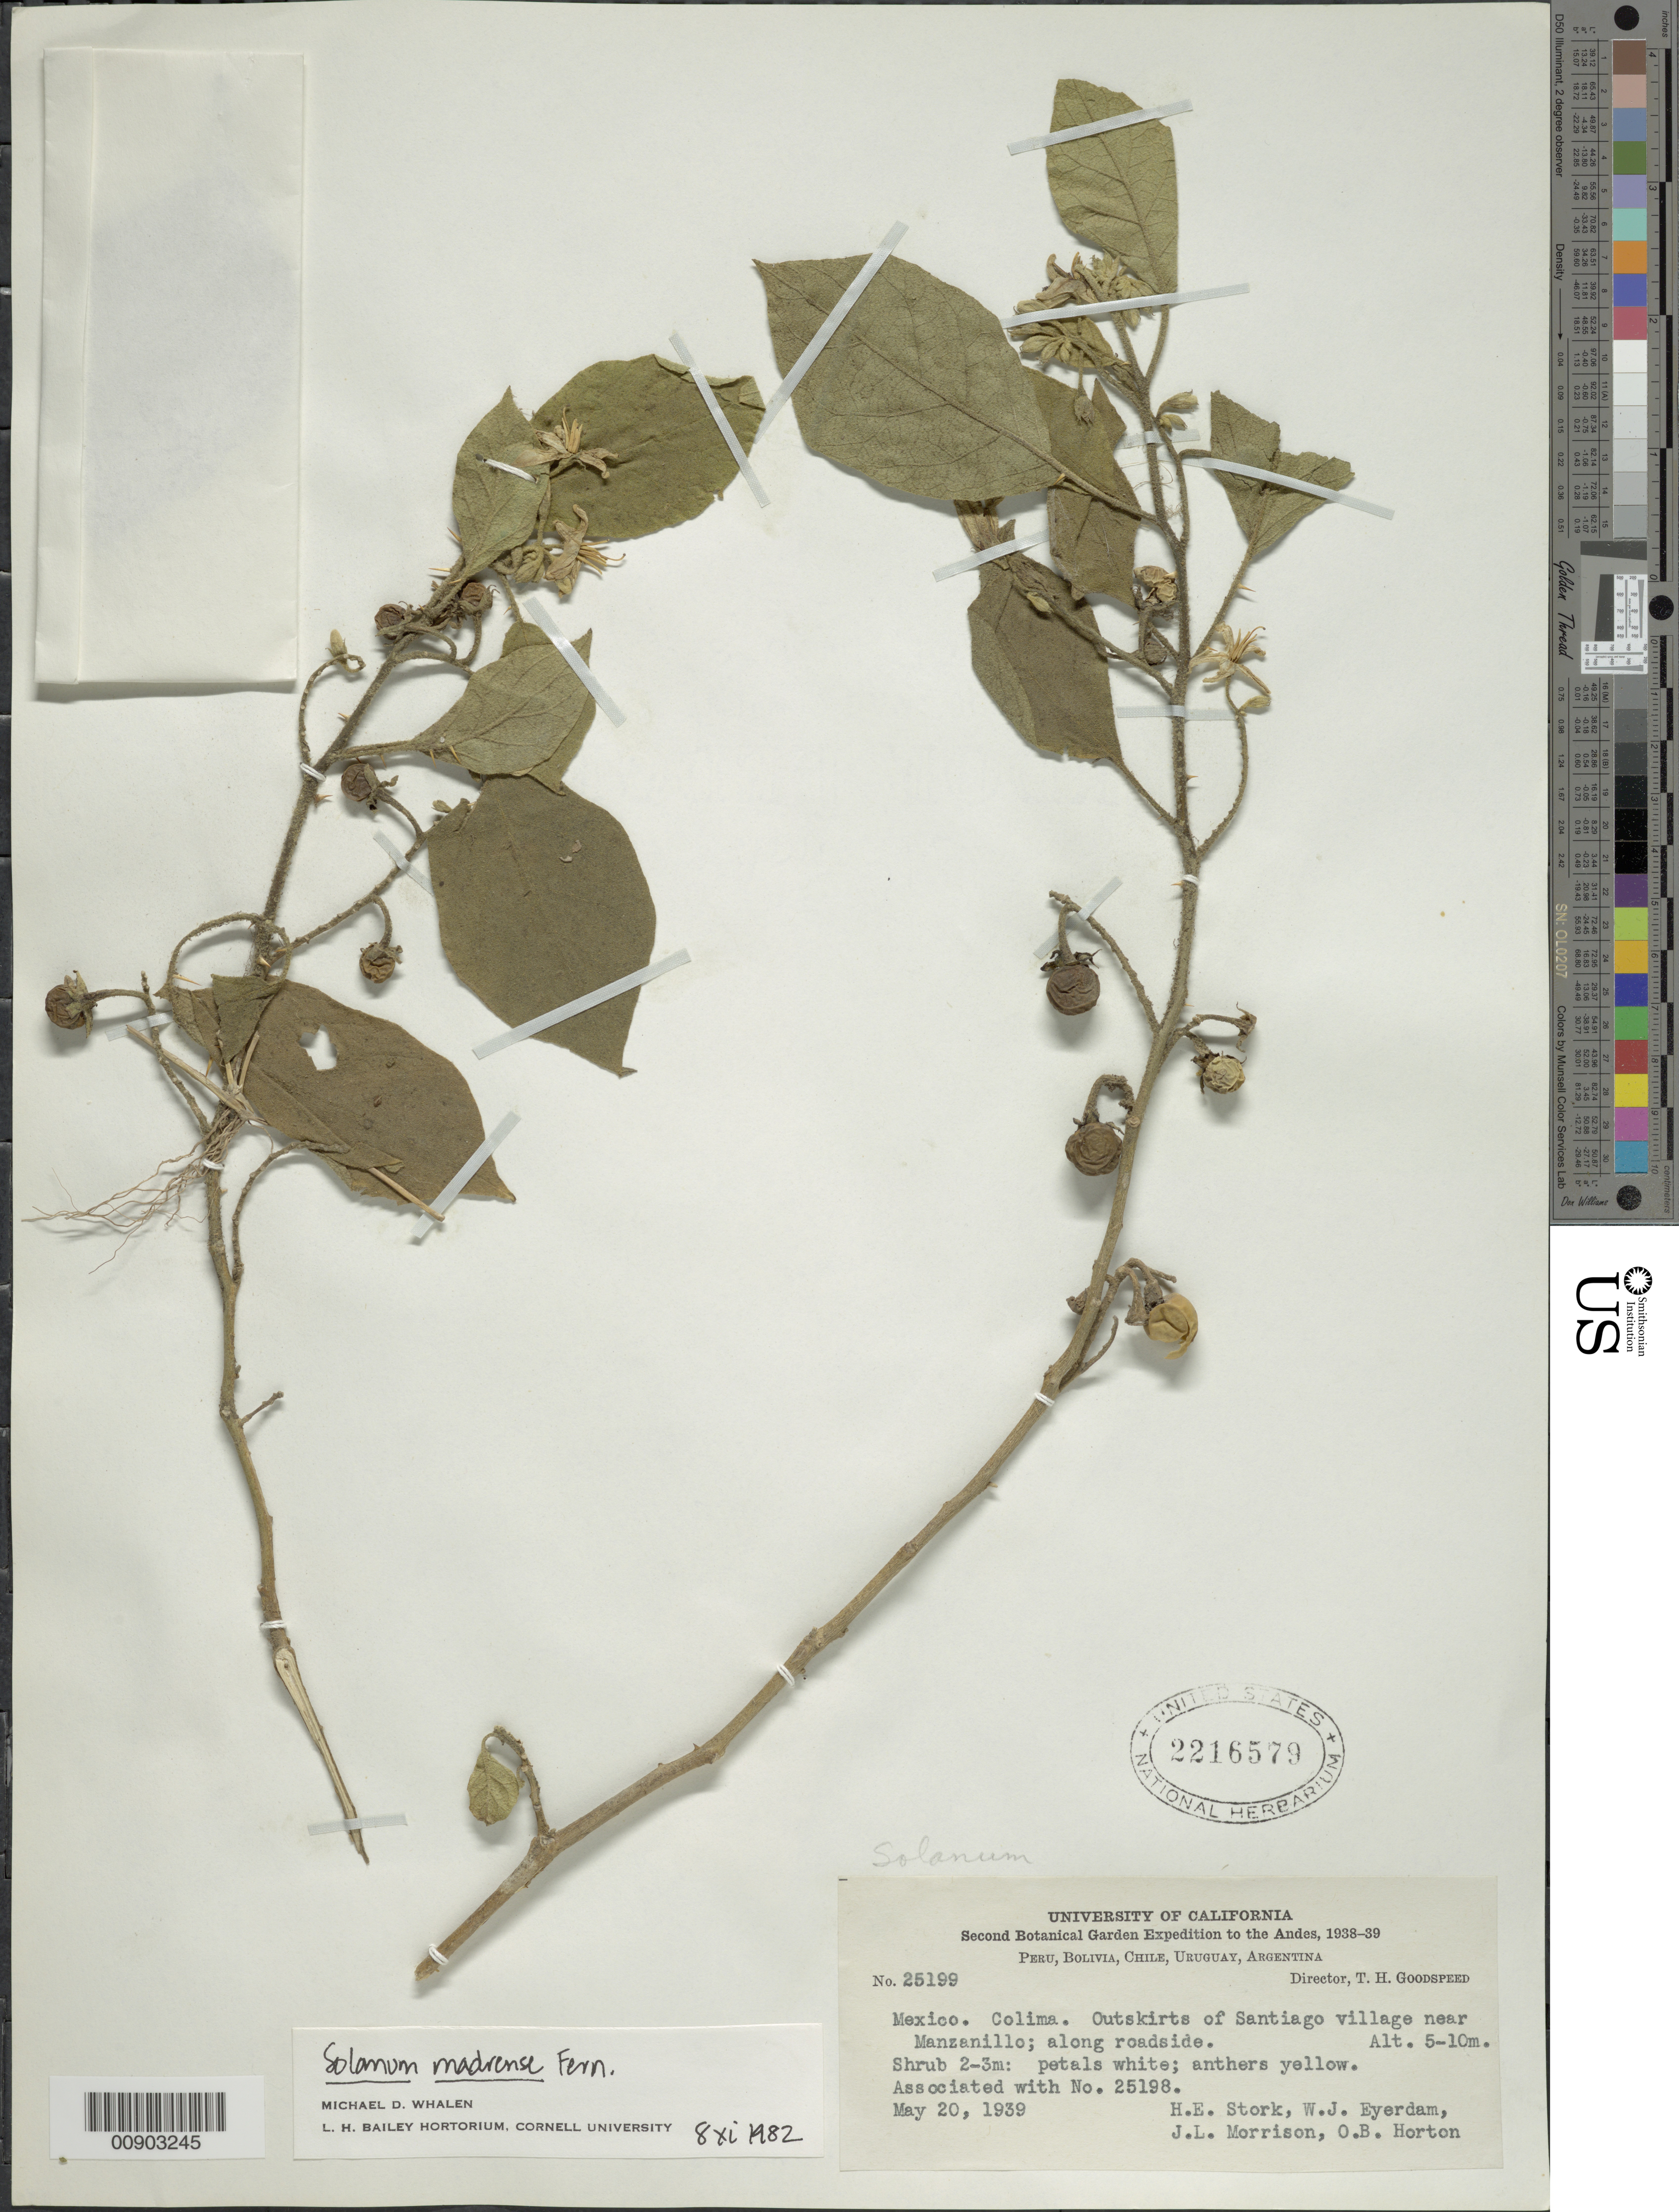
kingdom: Plantae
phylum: Tracheophyta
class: Magnoliopsida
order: Solanales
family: Solanaceae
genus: Solanum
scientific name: Solanum madrense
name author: Fernald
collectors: H. E. Stork, W. J. Eyerdam, J. L. Morrison & O. B. Horton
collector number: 25199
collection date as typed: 20 May 1939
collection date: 1939-05-20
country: Mexico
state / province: Colima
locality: Outskirts of Santiago village near Manzanillo.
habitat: Along roadside. Associated with No. 25198.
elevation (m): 10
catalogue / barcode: US 2216579